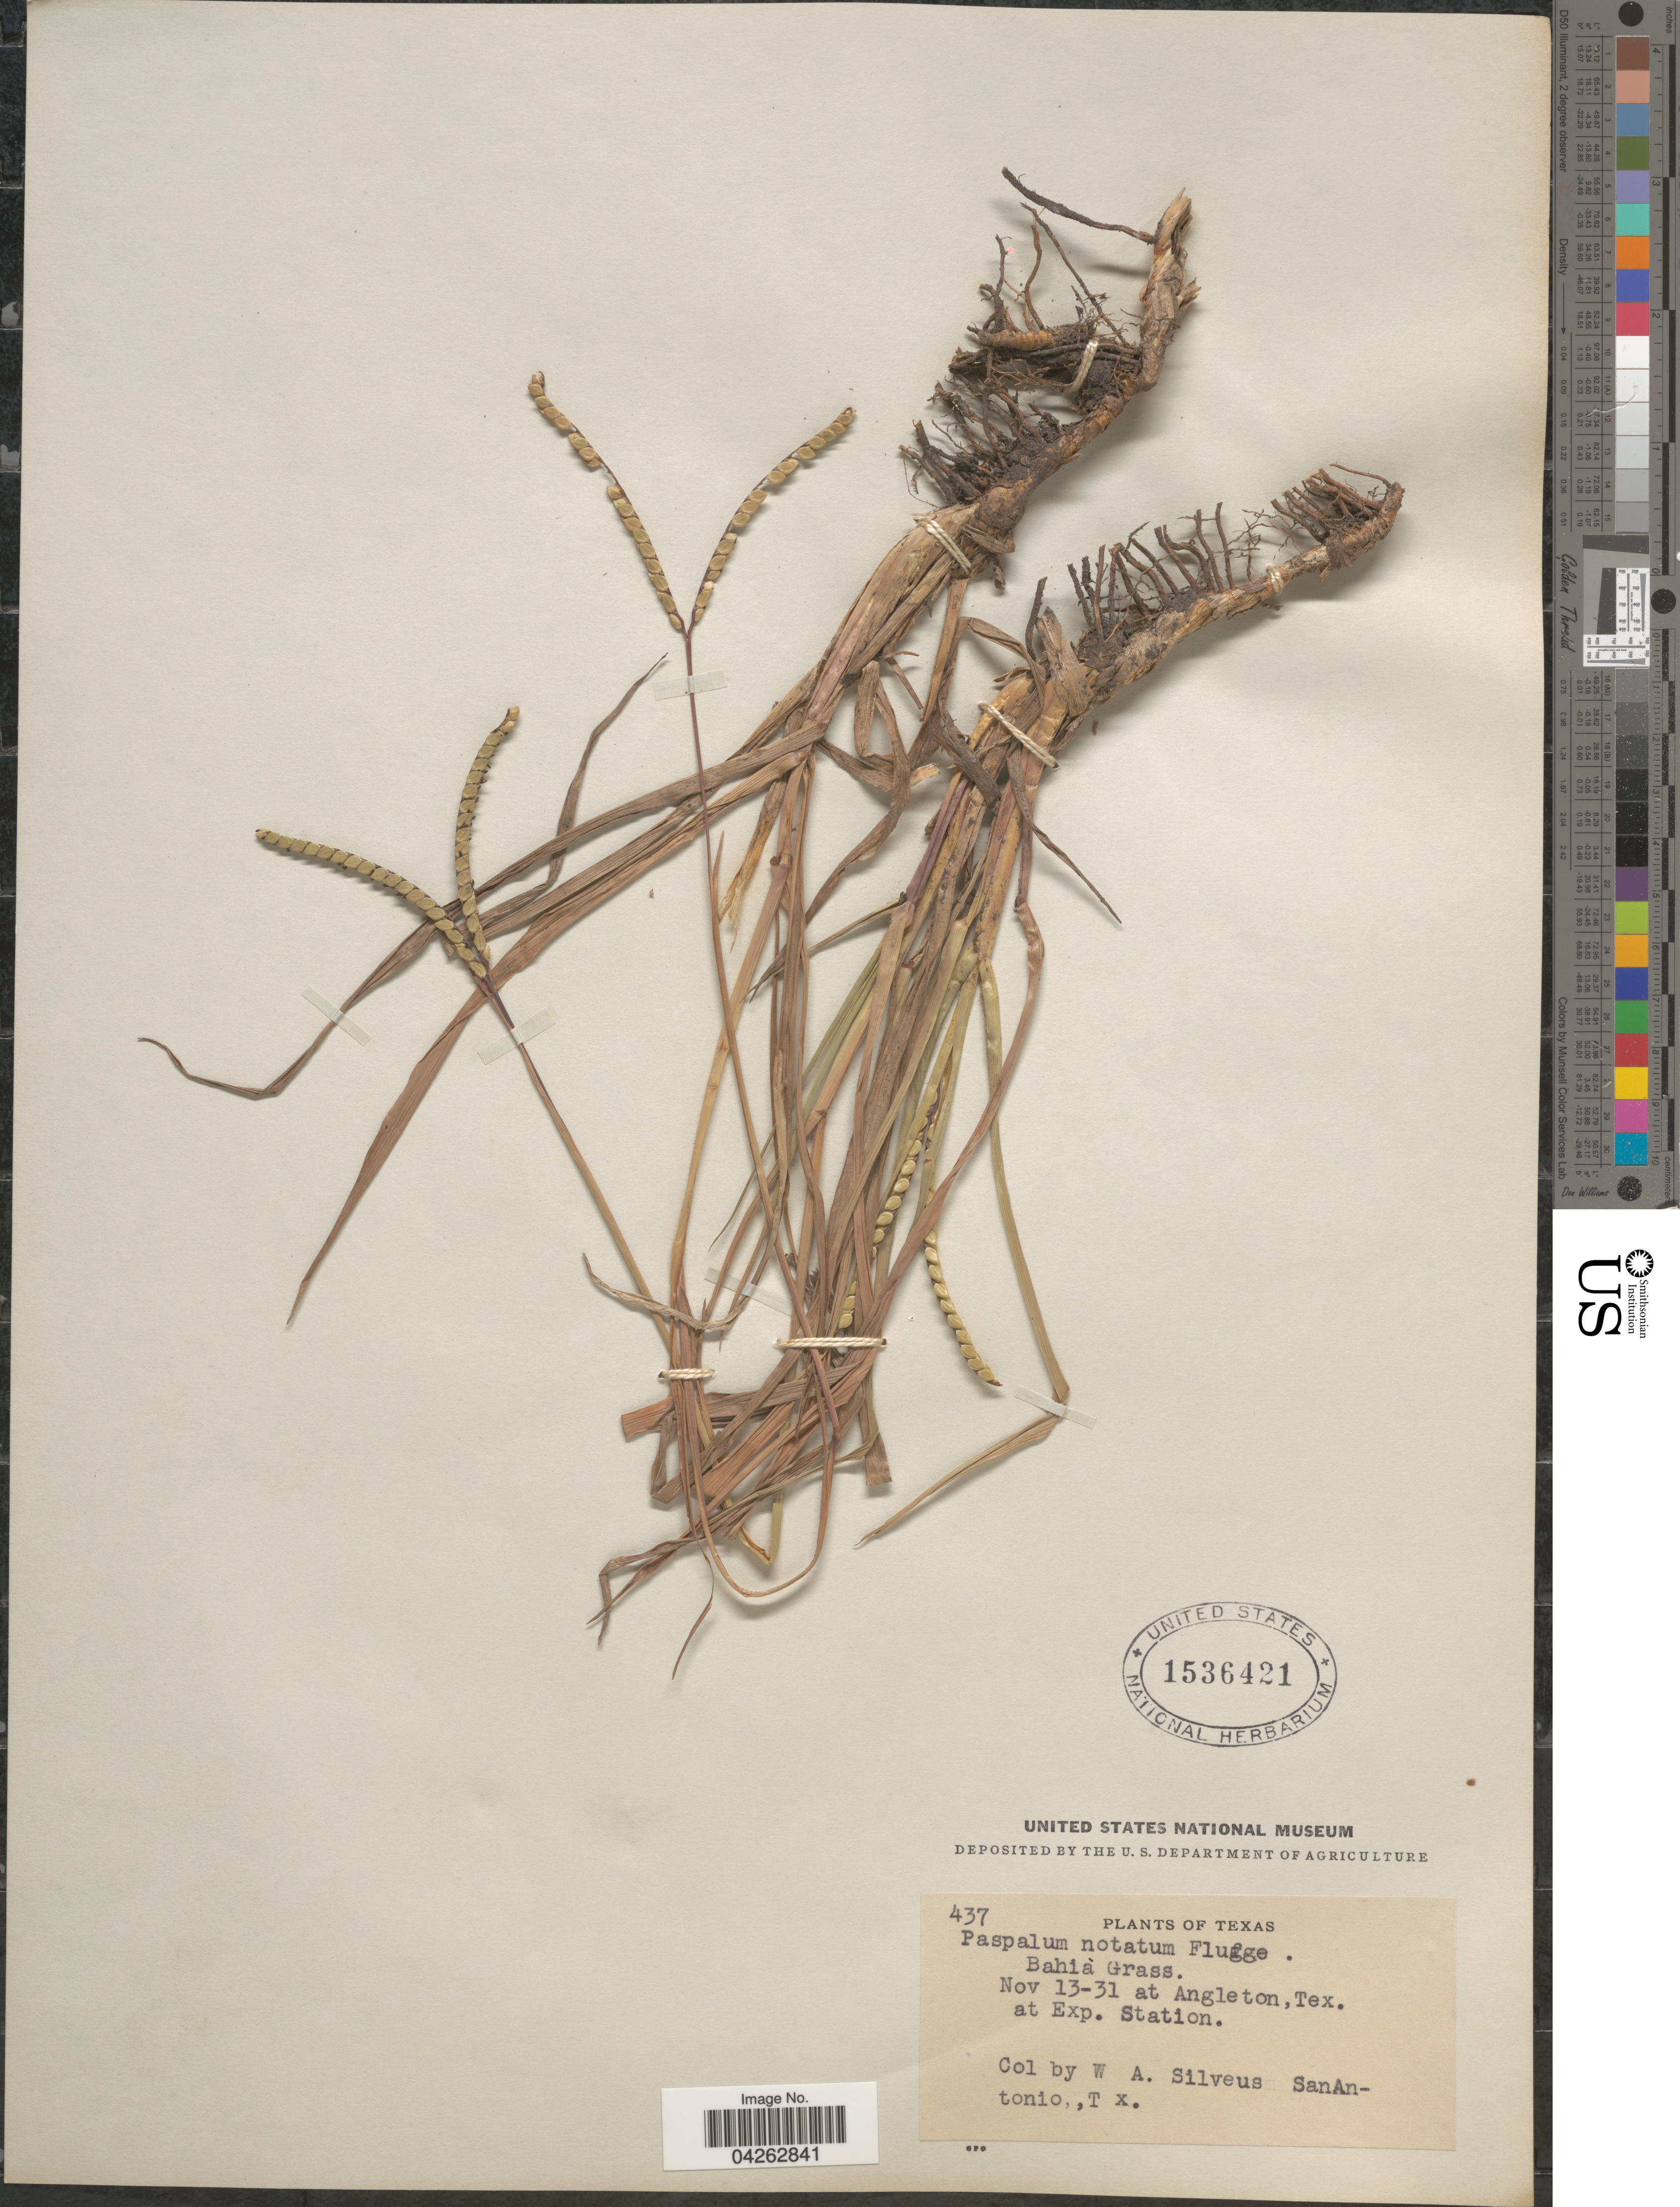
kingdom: Plantae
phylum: Tracheophyta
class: Liliopsida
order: Poales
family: Poaceae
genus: Paspalum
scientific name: Paspalum notatum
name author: Flüggé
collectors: W. Silveus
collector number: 437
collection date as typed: Transcribed d/m/y: 13/11/31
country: United States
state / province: Texas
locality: At Angleton, at Exp. Station.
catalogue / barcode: US 1536421